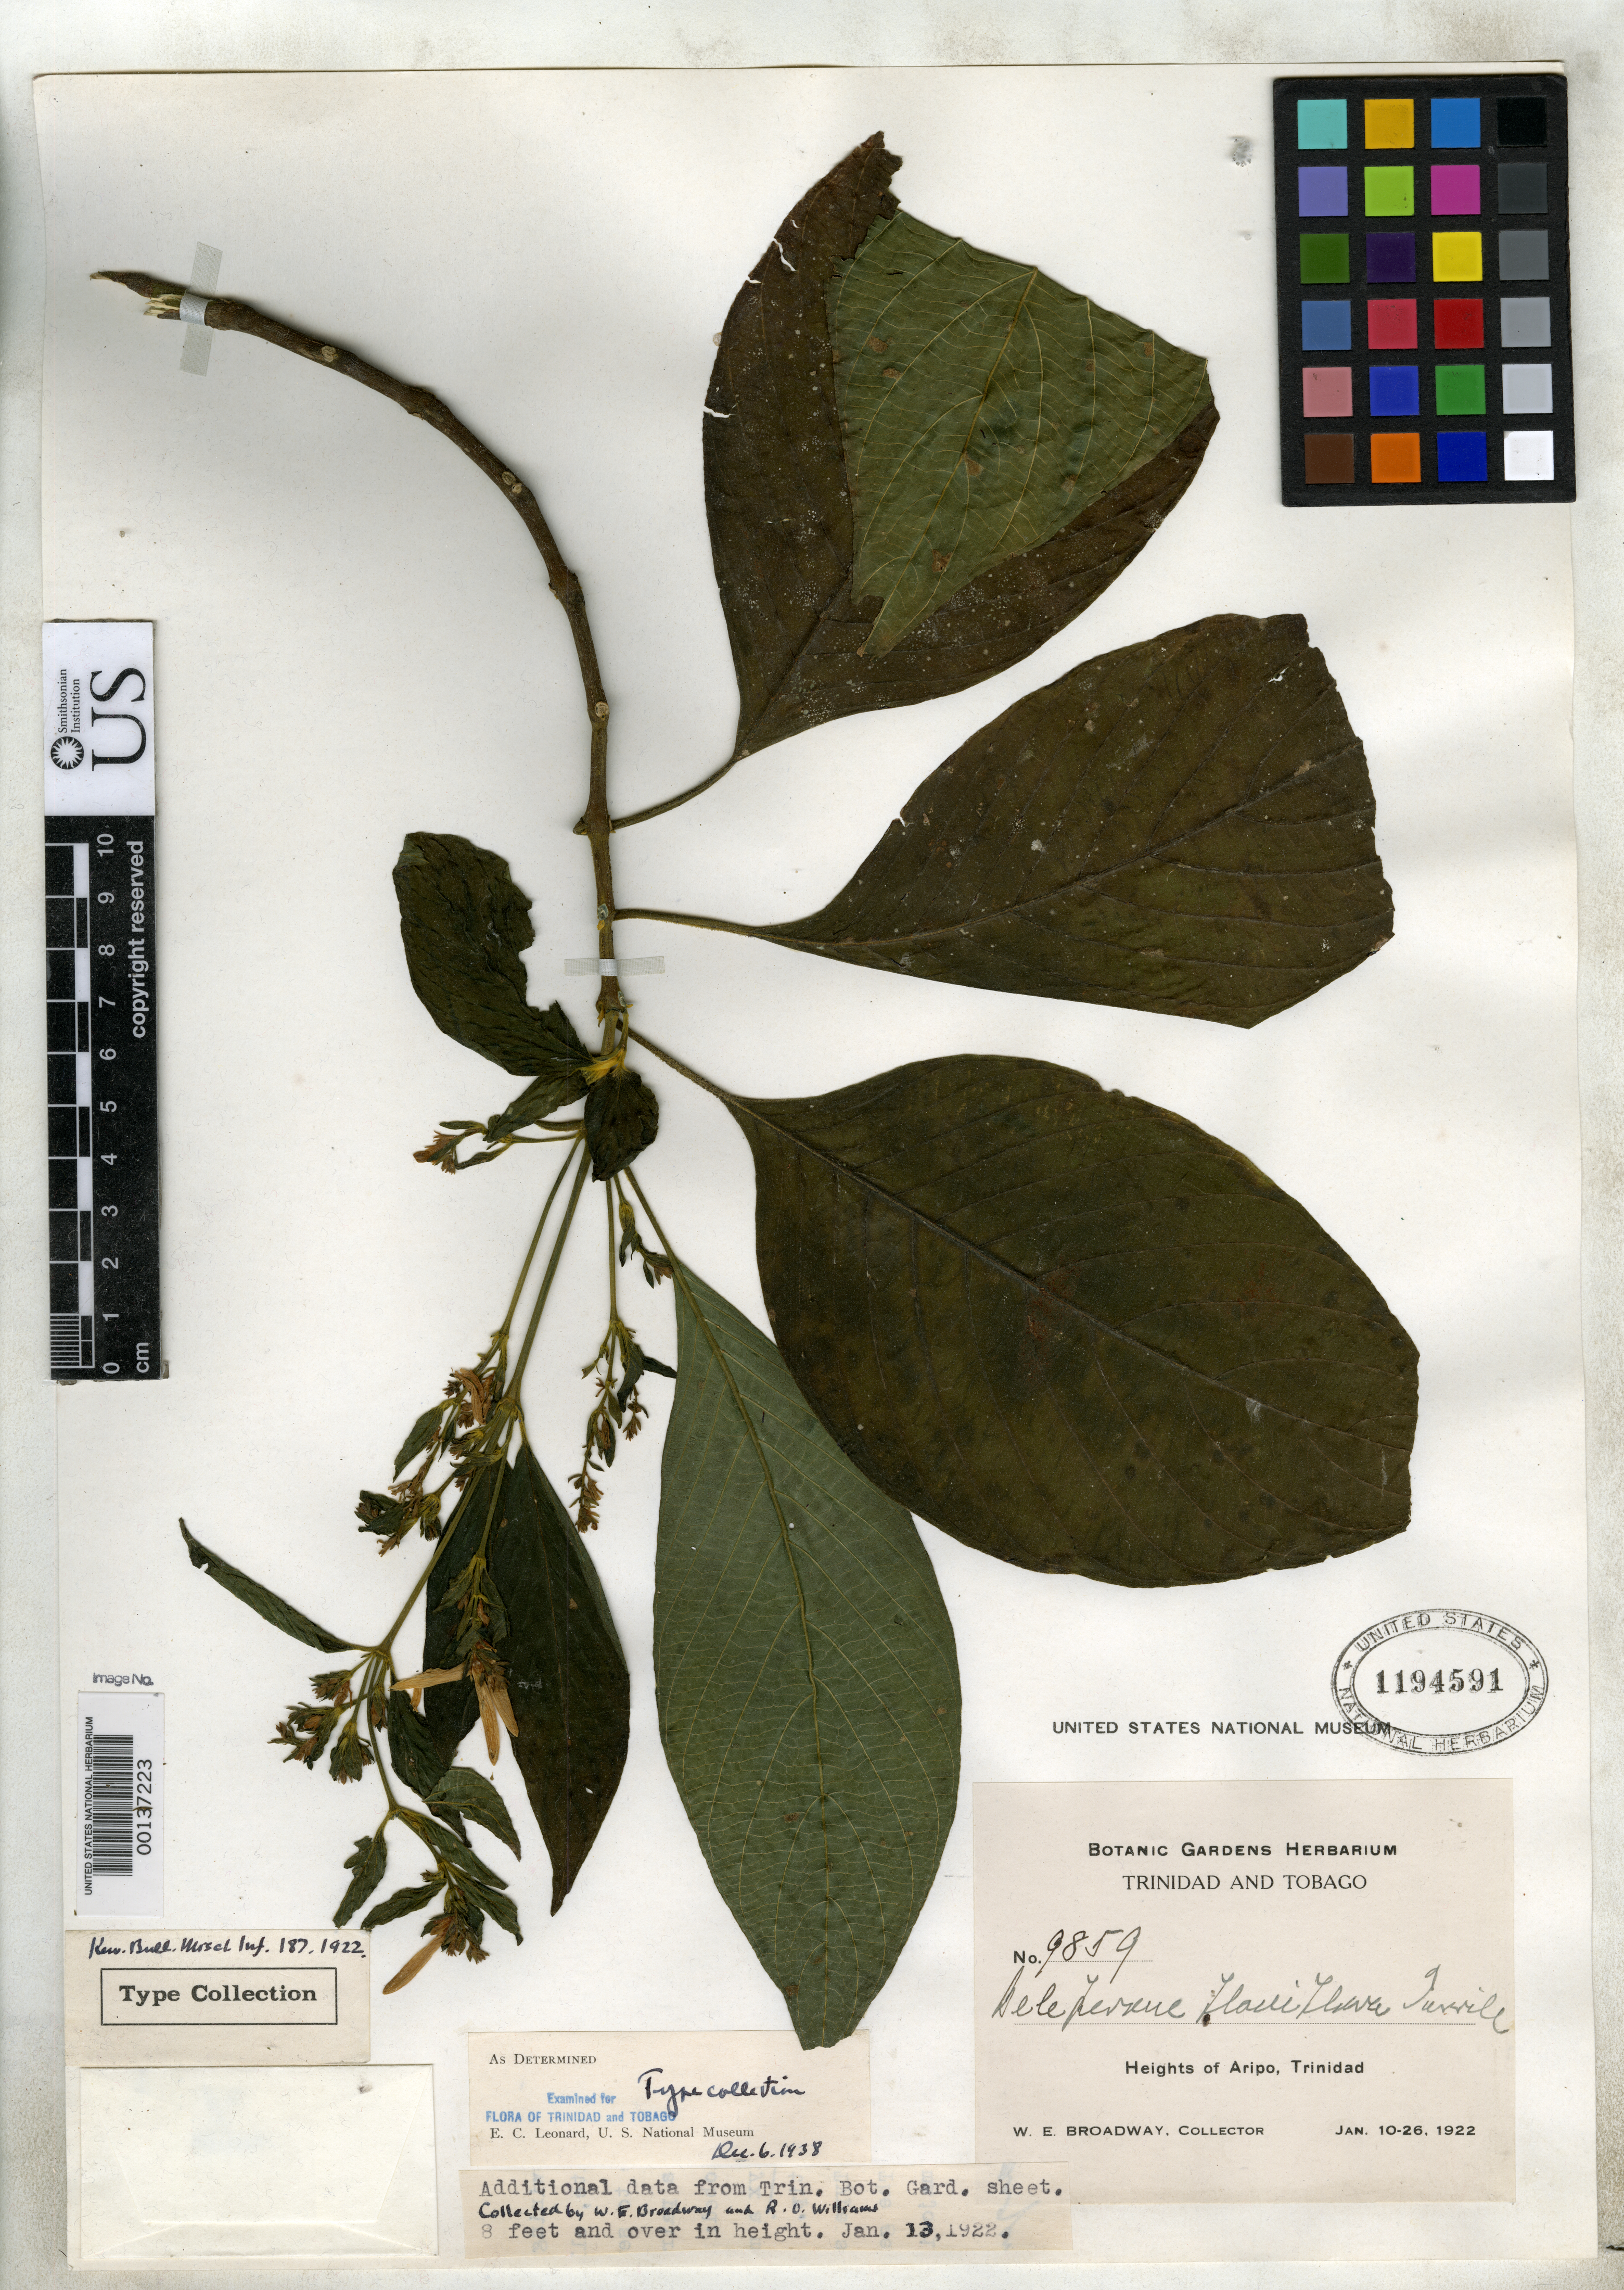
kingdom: Plantae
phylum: Tracheophyta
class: Magnoliopsida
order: Lamiales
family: Acanthaceae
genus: Beloperone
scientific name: Beloperone flaviflora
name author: Turrill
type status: Isotype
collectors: R. O. Williams & W. E. Broadway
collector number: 9859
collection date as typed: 13 Jan 1922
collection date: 1922-01-13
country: Trinidad and Tobago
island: Trinidad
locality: Aripo.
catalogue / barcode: US 1194591